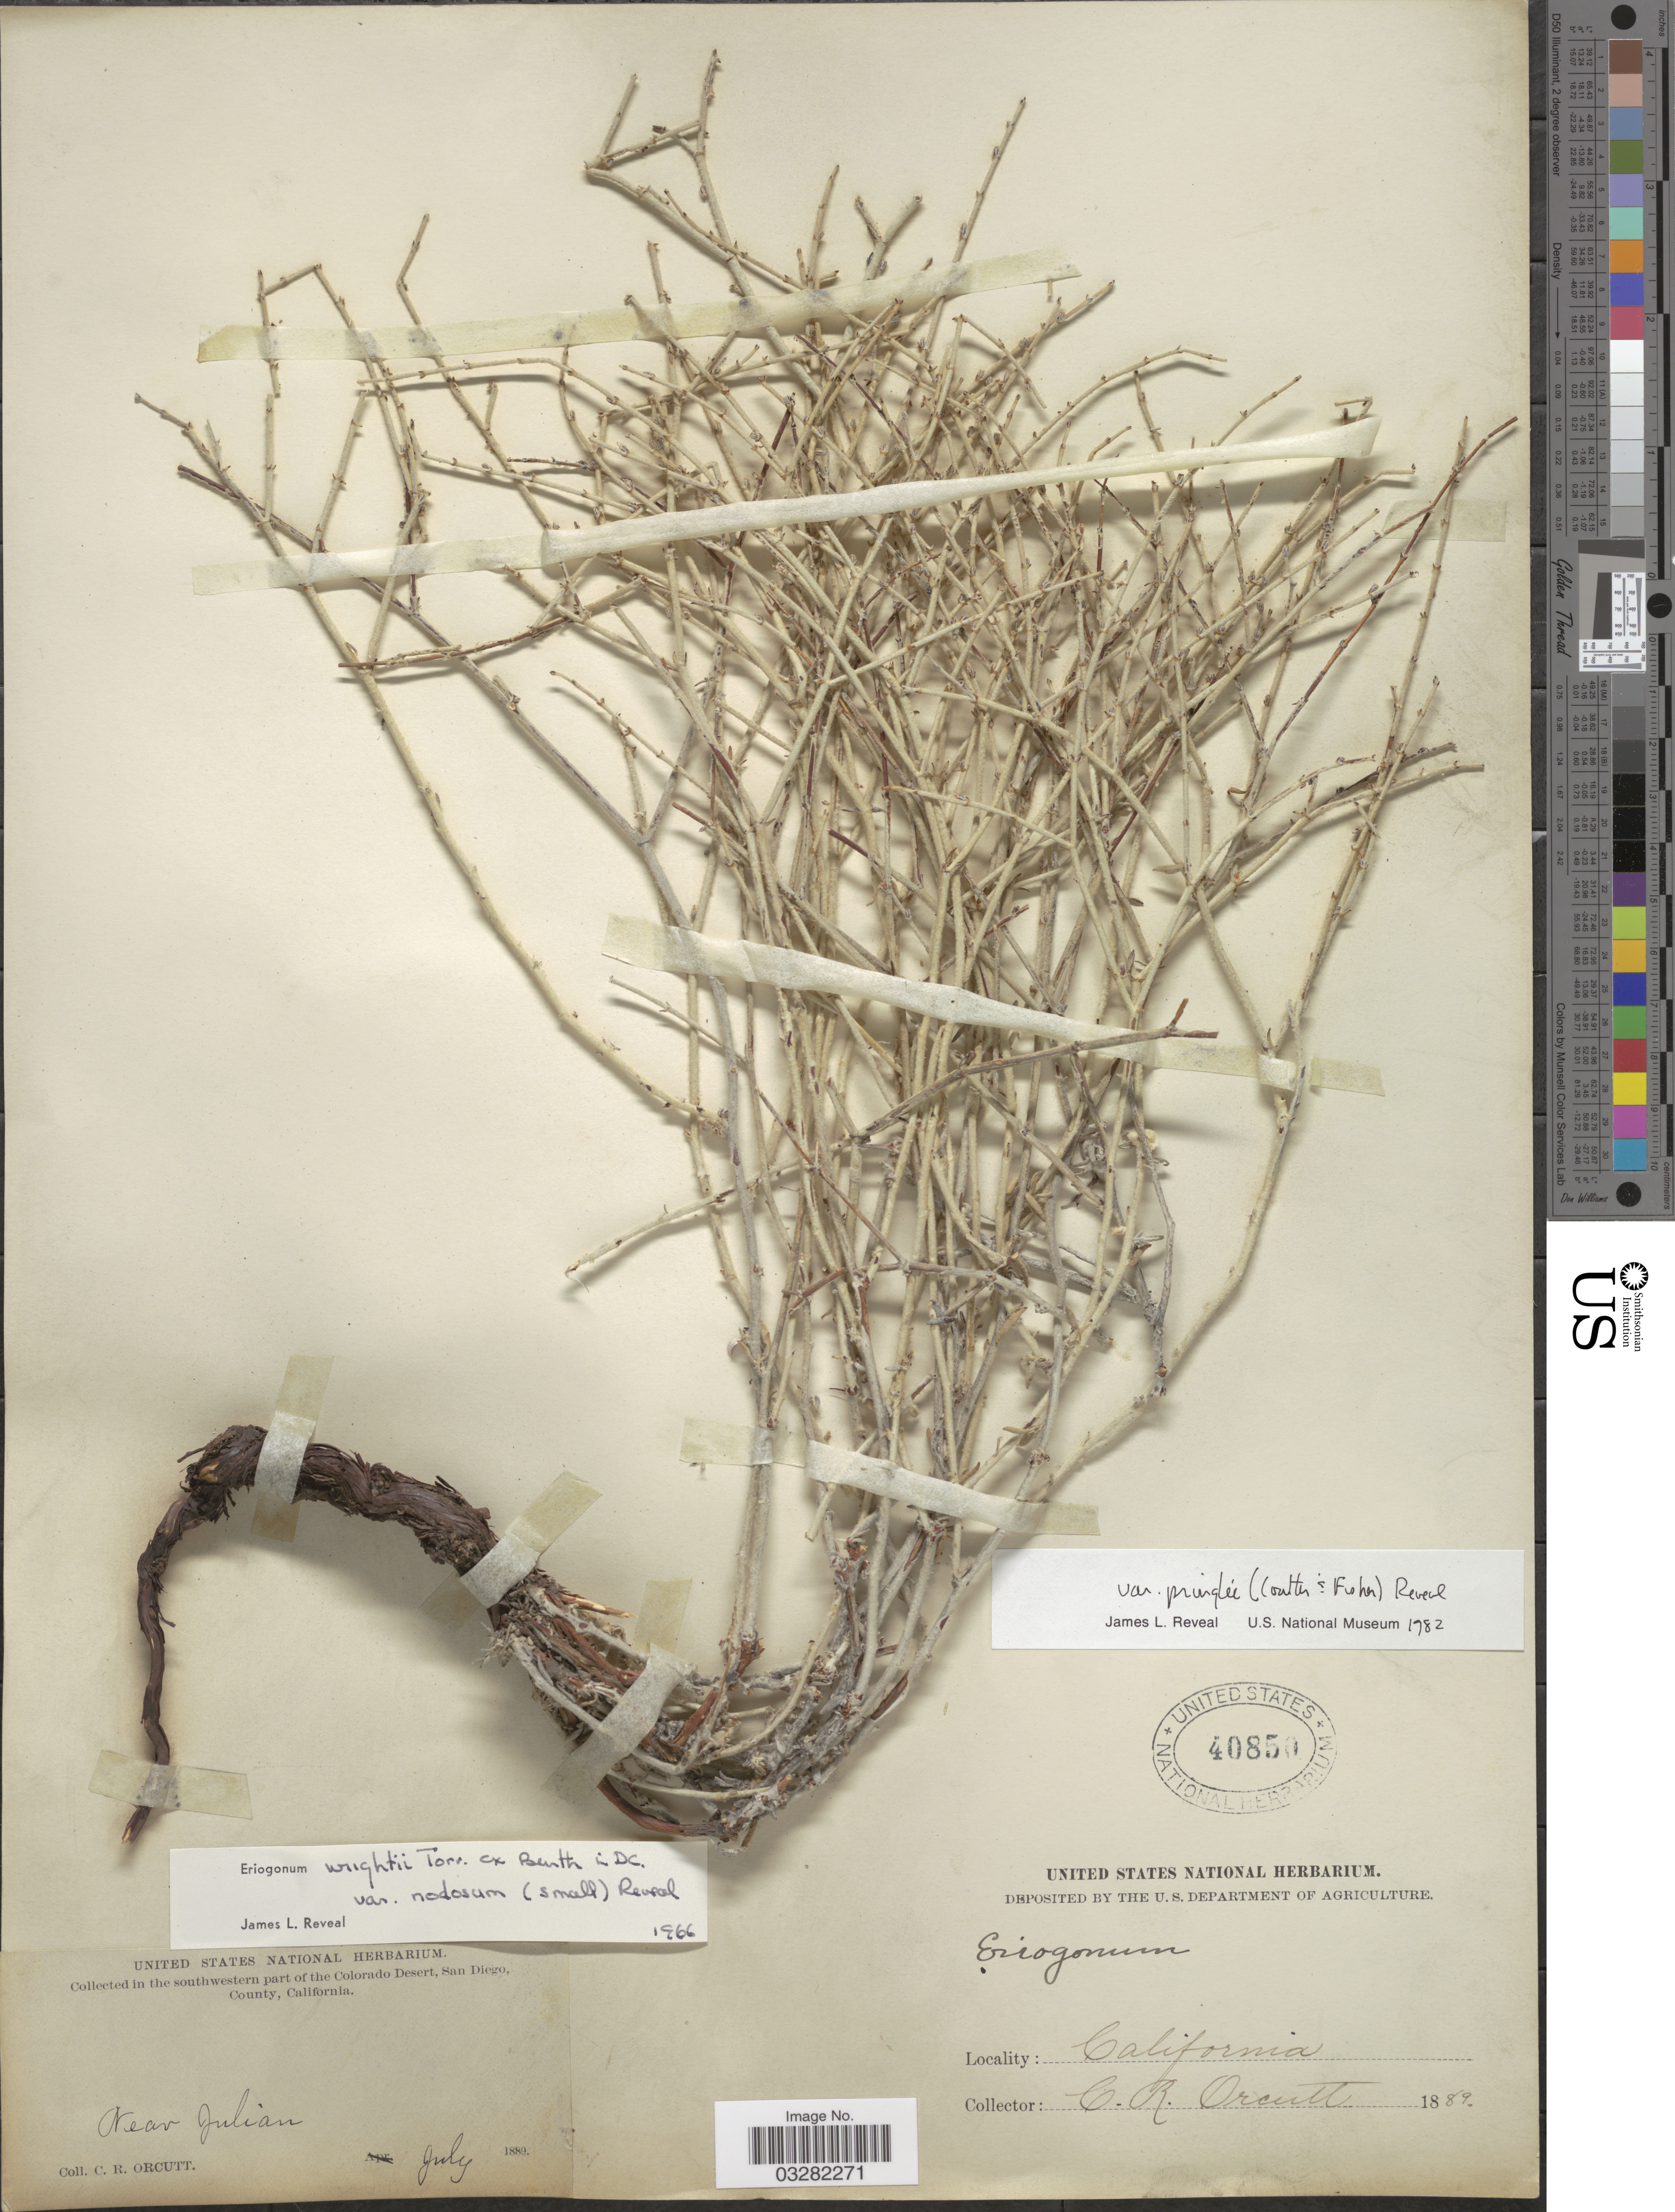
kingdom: Plantae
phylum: Tracheophyta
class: Magnoliopsida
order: Caryophyllales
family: Polygonaceae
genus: Eriogonum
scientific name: Eriogonum wrightii var. pringlei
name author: (J.M. Coult. & Fisher) Reveal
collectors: C. R. Orcutt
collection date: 1889-07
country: United States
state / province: California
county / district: San Diego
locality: In the southwestern part of the Colorado Desert, San Diego County.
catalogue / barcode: US 40850